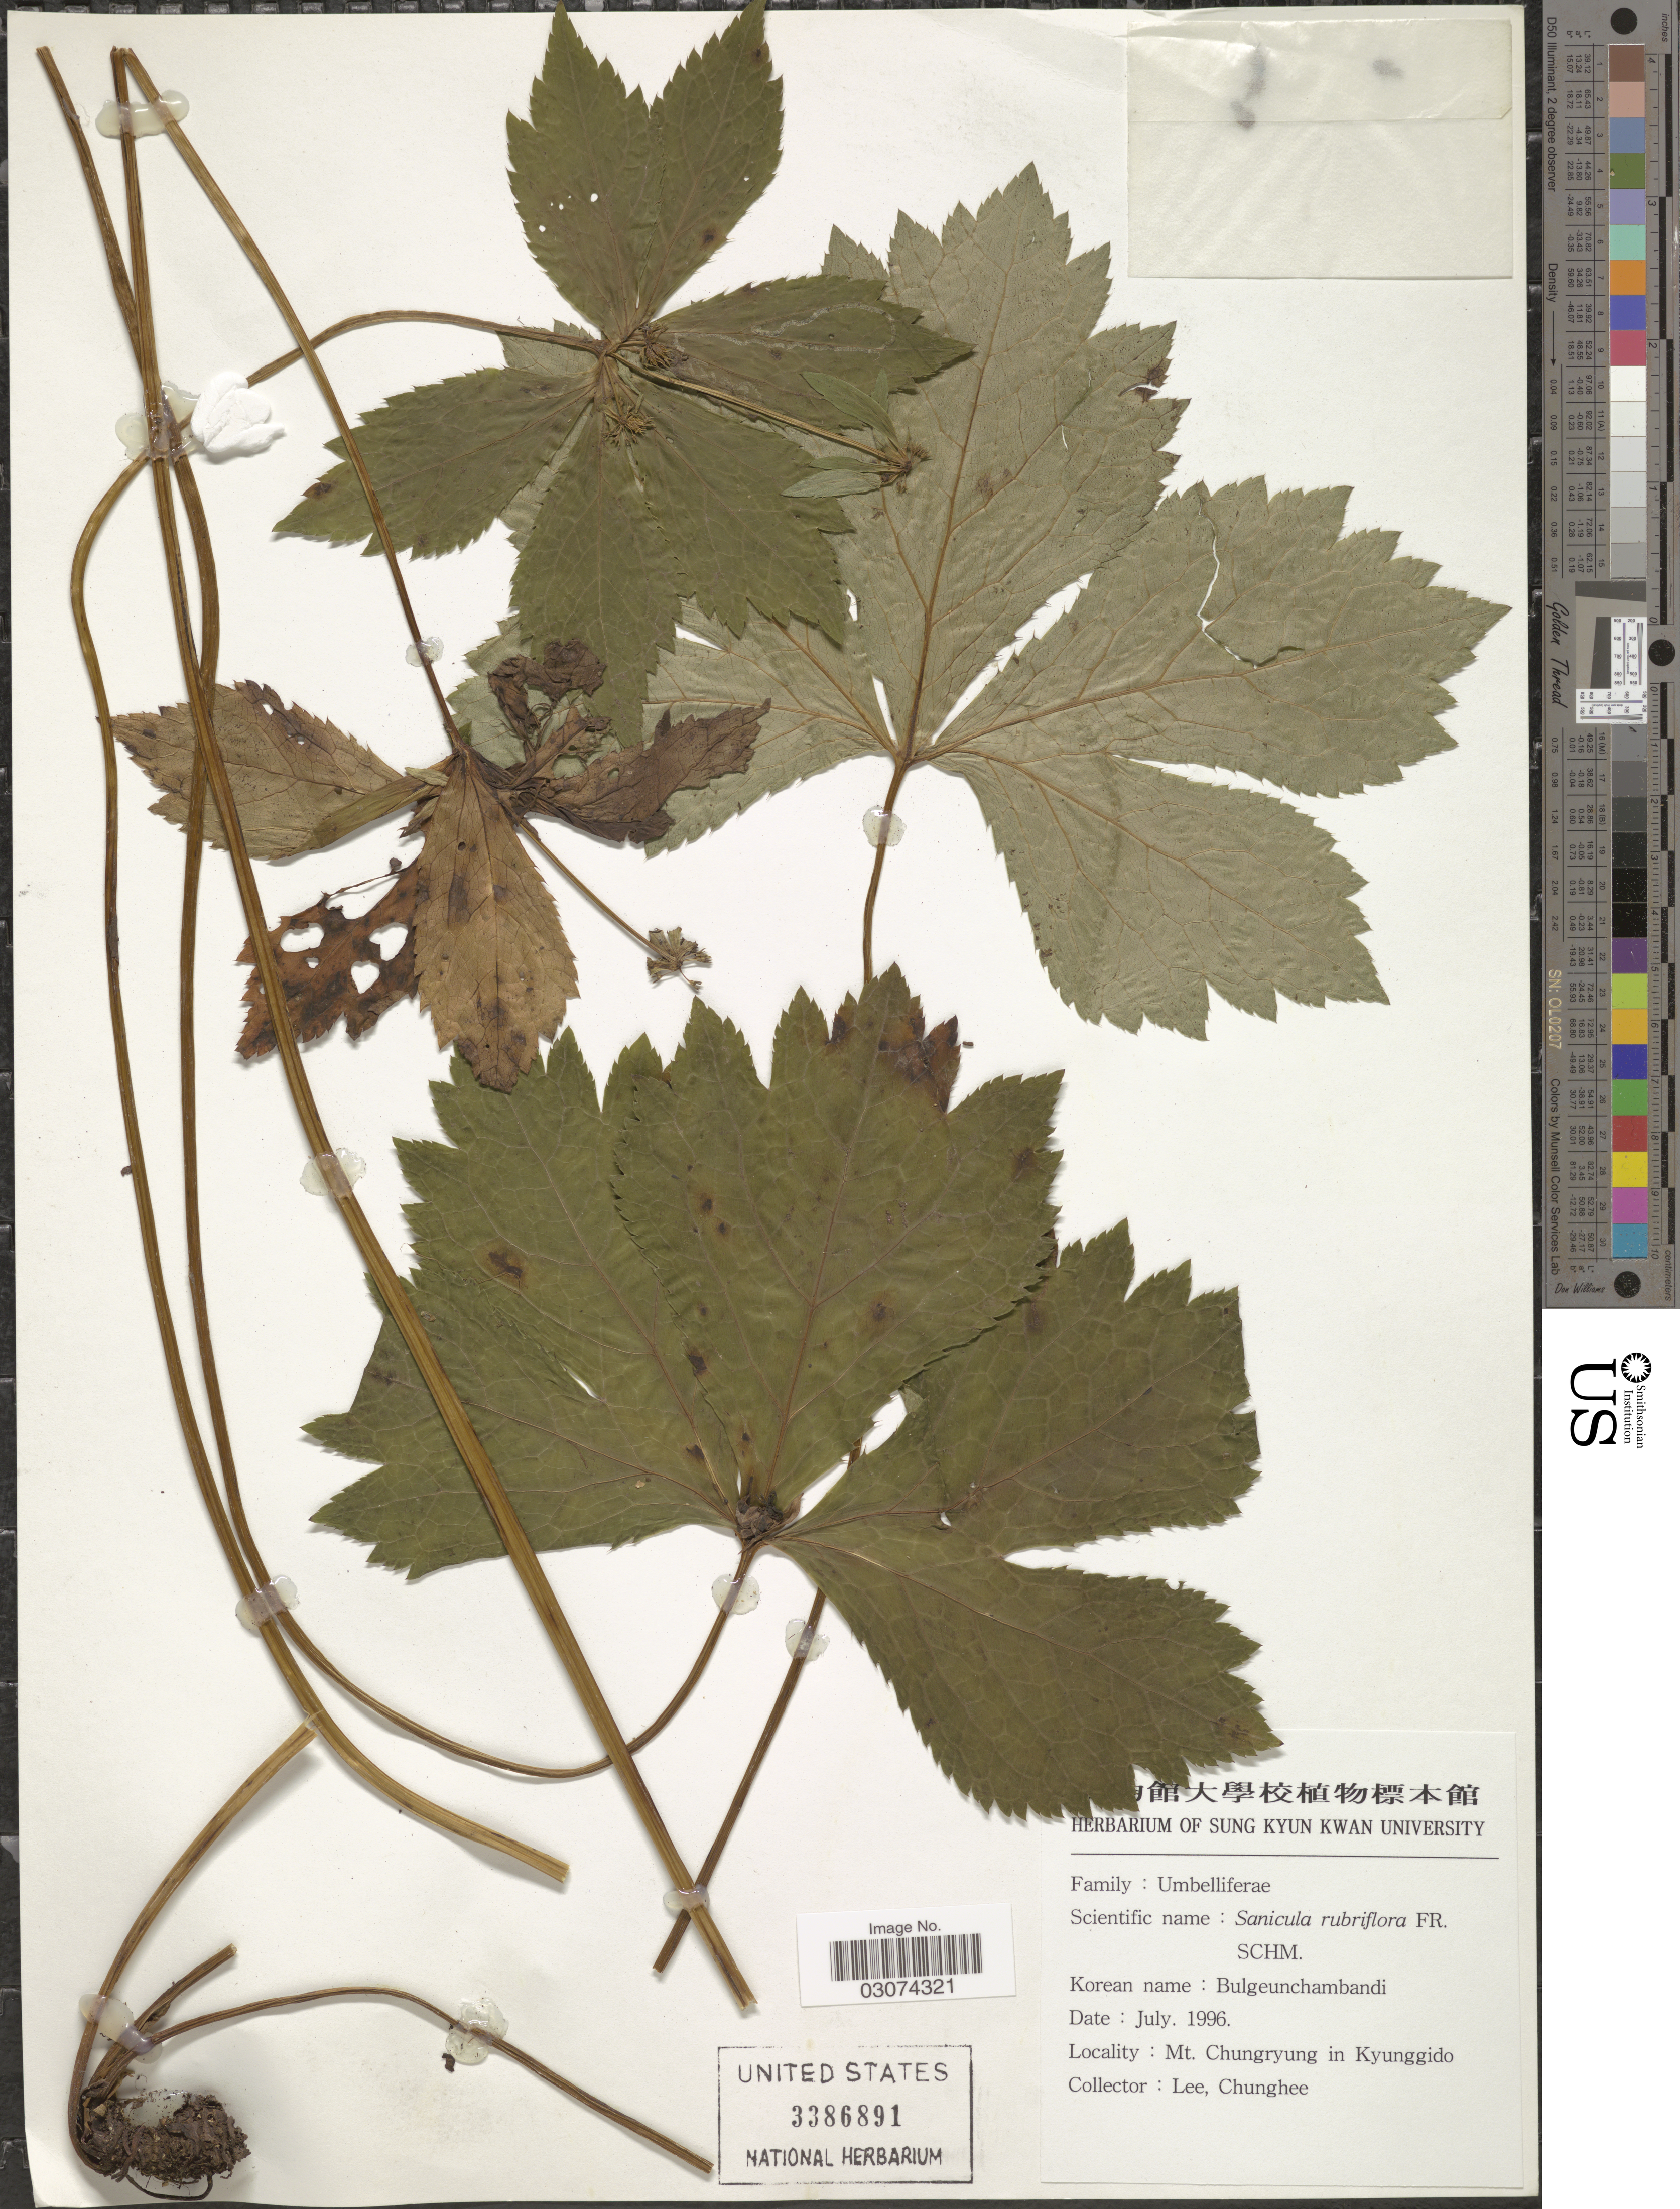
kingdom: Plantae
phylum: Tracheophyta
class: Magnoliopsida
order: Apiales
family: Apiaceae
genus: Sanicula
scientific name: Sanicula rubriflora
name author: F. Schmidt ex Maxim.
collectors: C. Lee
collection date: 1996-07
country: South Korea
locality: Mt. Chungryung in Kyunggido.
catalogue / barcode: US 3386891